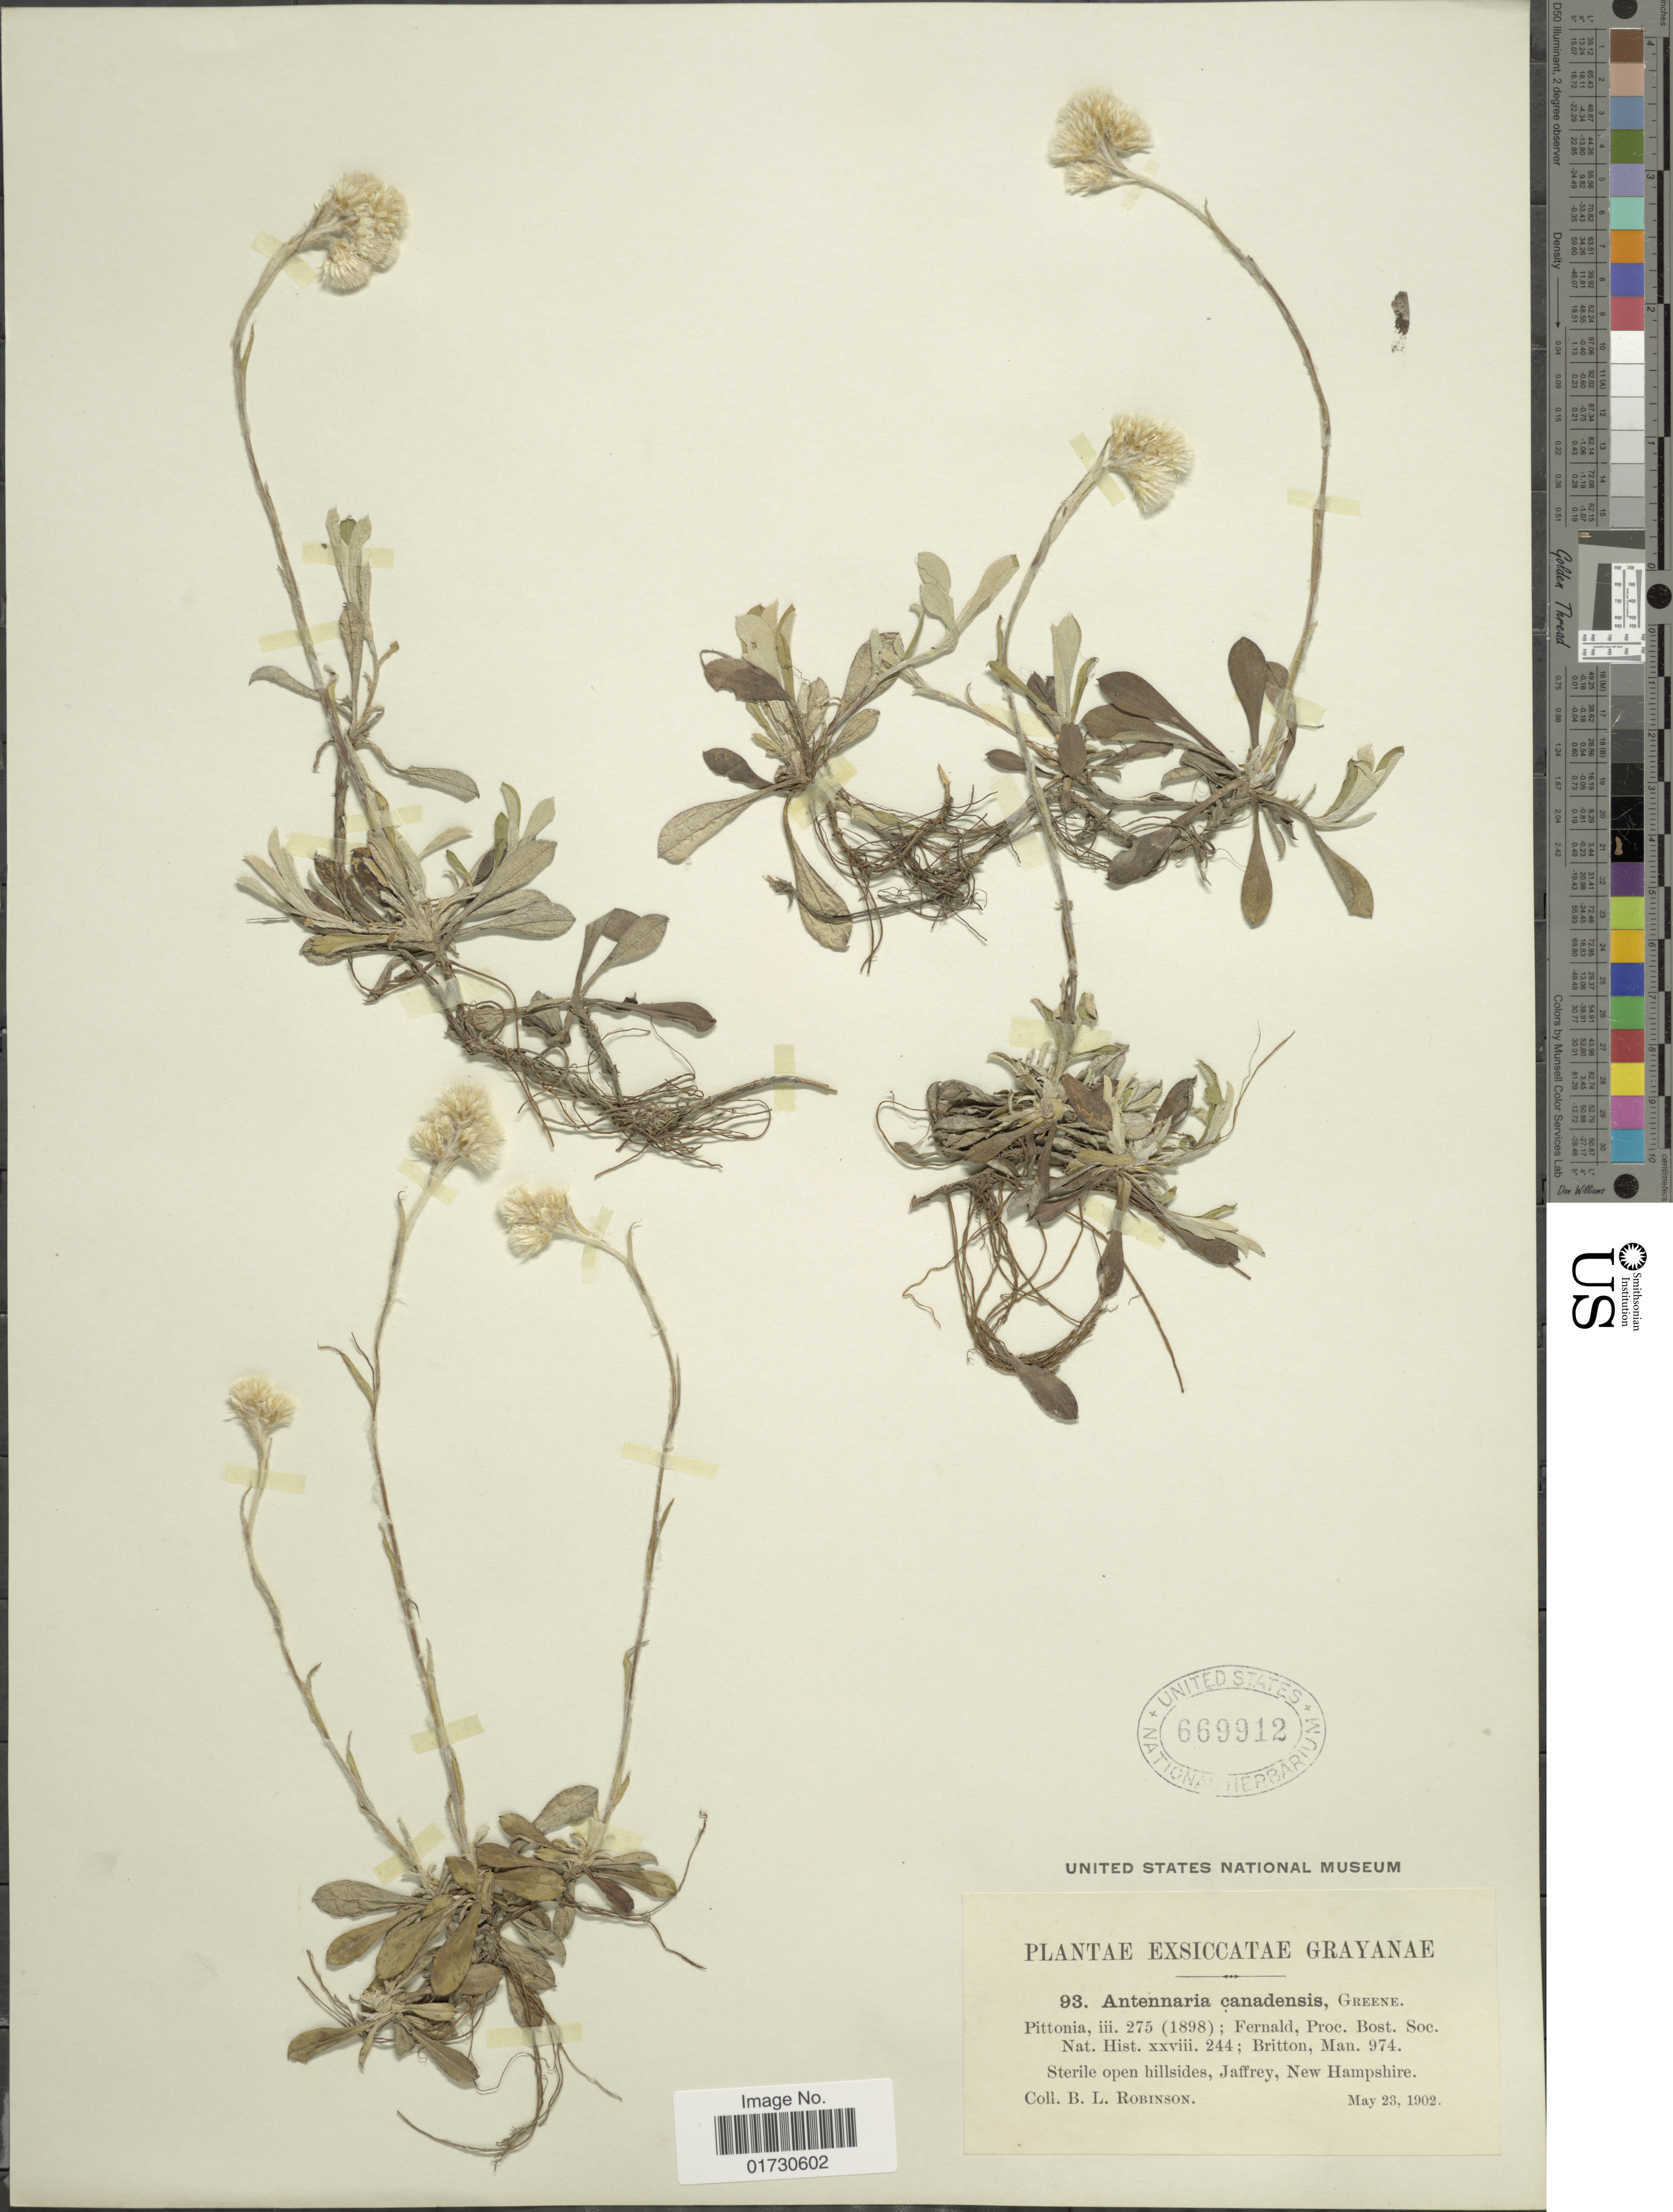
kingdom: Plantae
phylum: Tracheophyta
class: Magnoliopsida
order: Asterales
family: Asteraceae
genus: Antennaria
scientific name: Antennaria canadensis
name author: Greene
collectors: B. L. Robinson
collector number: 93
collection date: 1902-05-23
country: United States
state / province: New Hampshire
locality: Sterile open hillsides, Jaffrey, New Hampshire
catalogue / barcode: US 669912